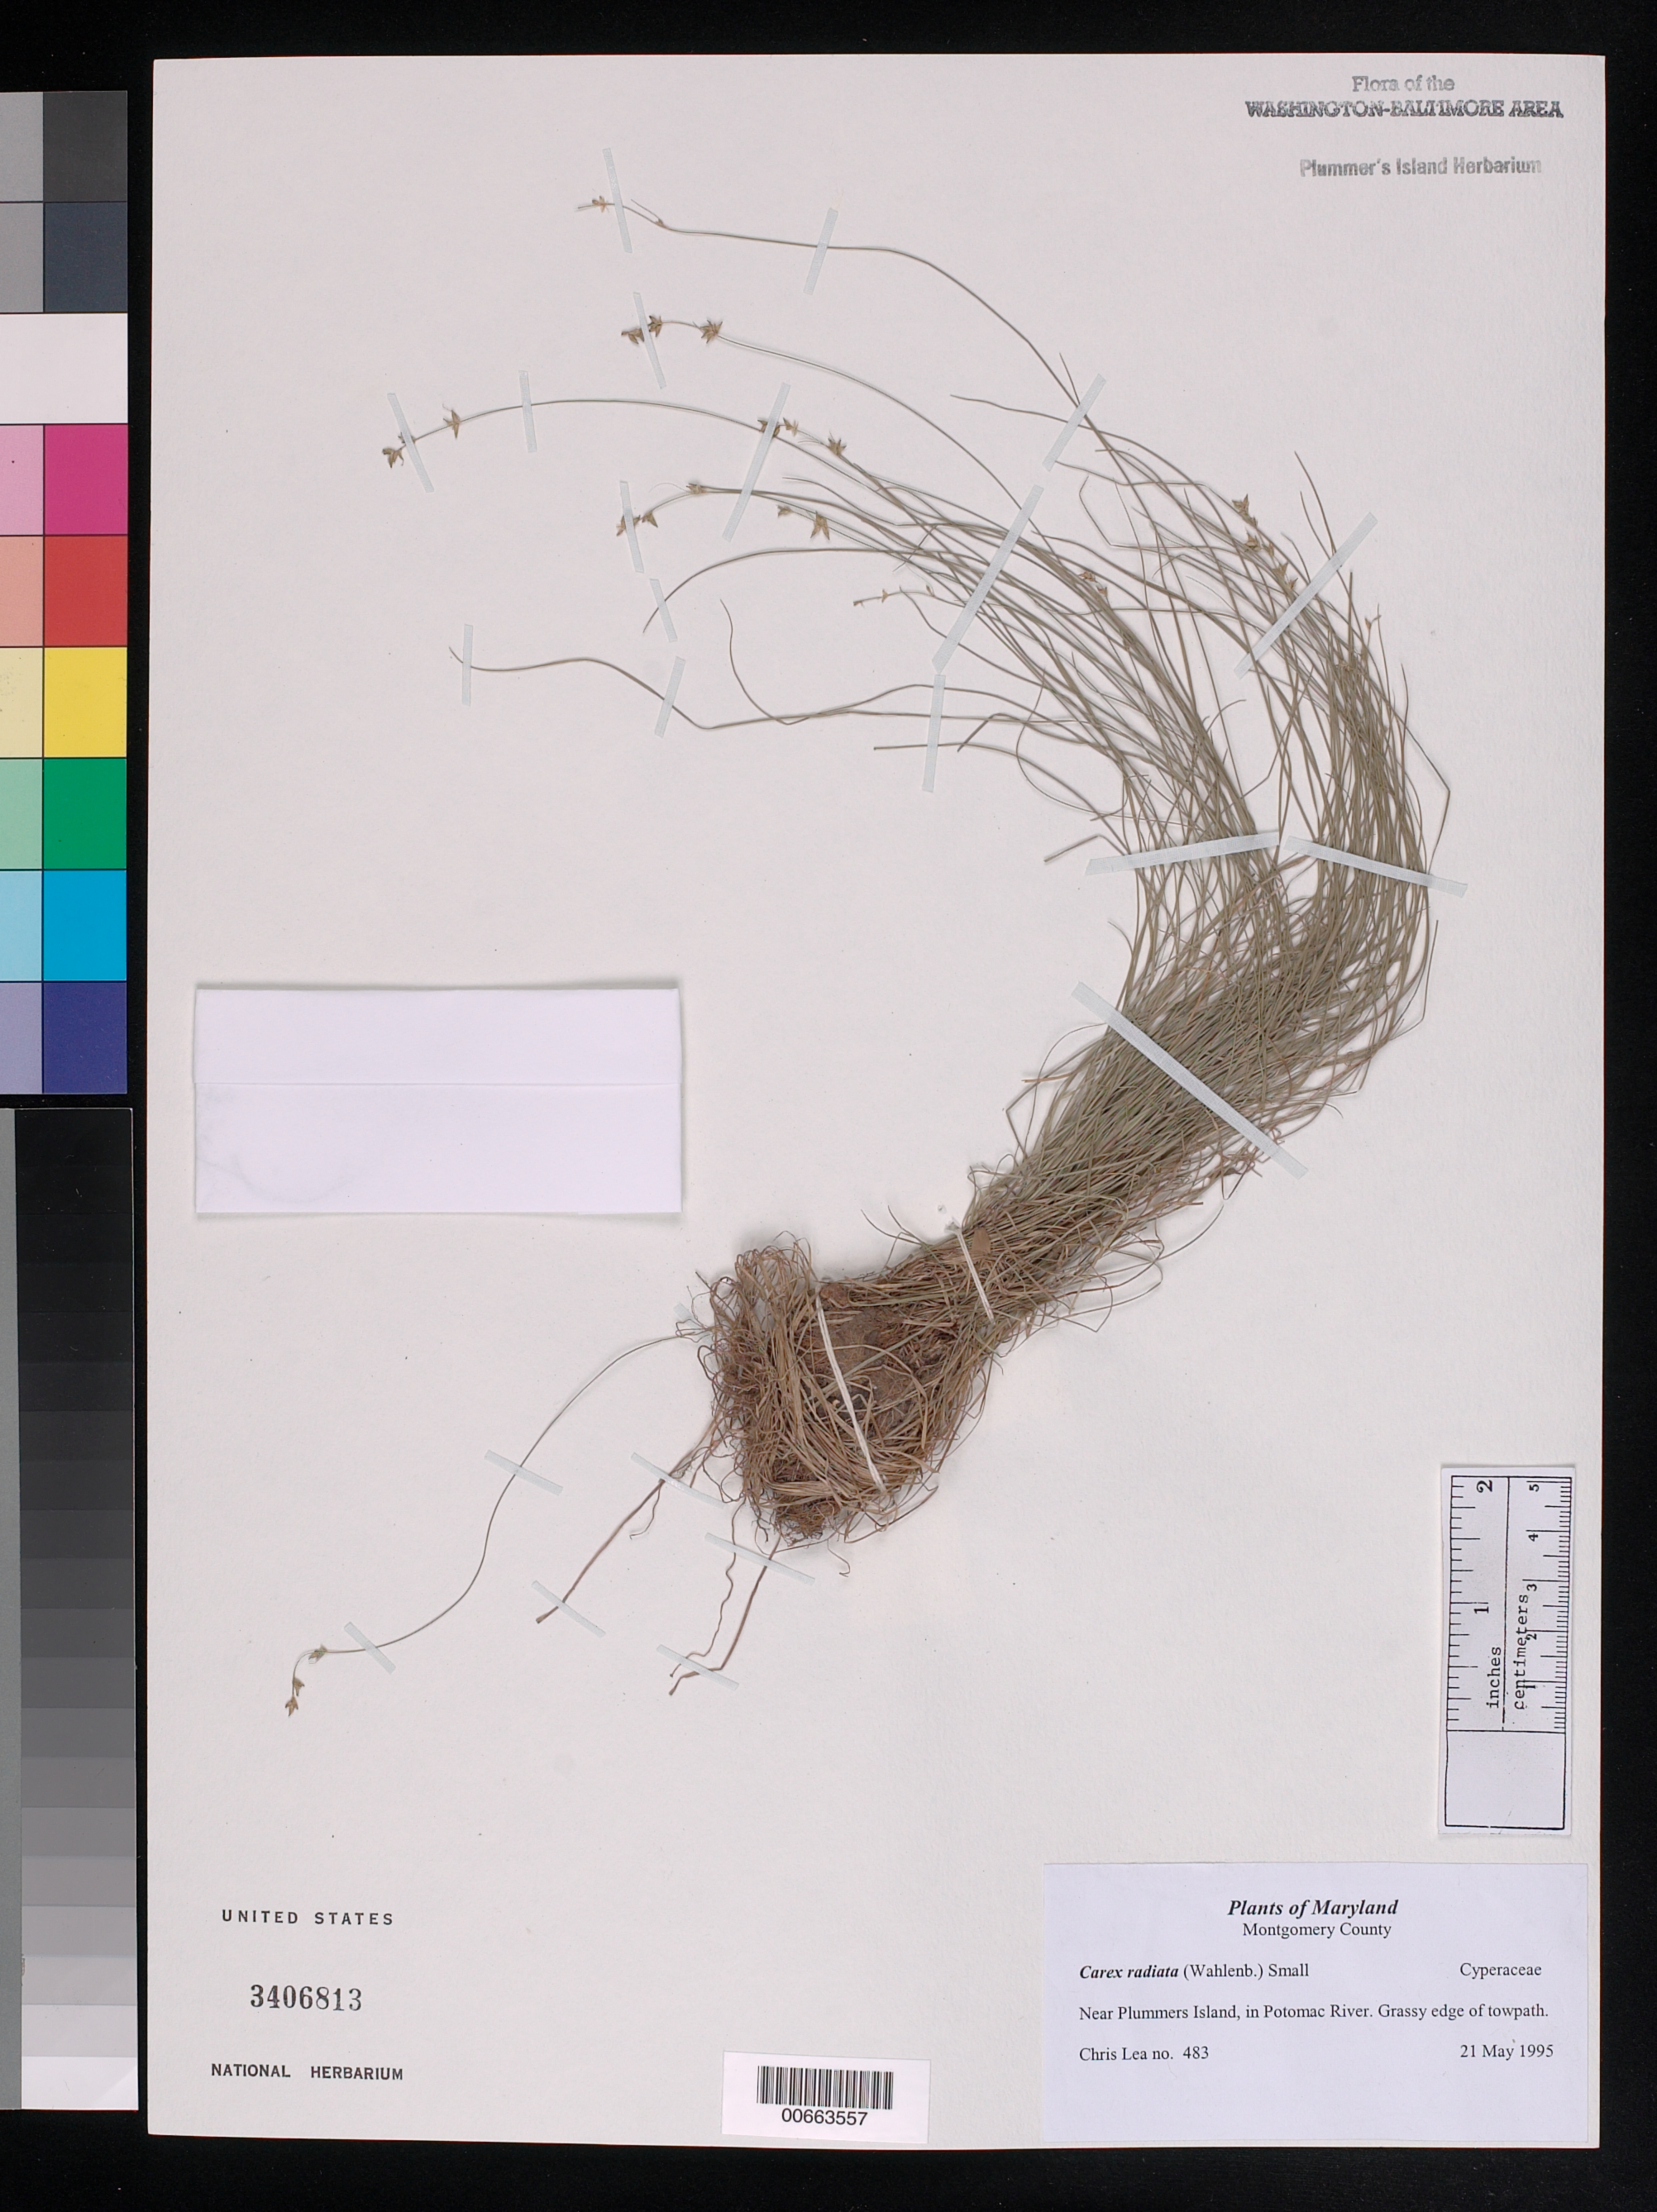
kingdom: Plantae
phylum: Tracheophyta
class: Liliopsida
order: Poales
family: Cyperaceae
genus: Carex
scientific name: Carex radiata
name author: (Wahlenb.) Small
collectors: C. Lea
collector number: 483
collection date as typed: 21 May 1995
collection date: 1995-05-21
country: United States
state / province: Maryland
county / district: Montgomery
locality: Near Plummers Island, in Potomac River. Plummers Island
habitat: Grassy edge of towpath.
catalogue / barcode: US 3406813